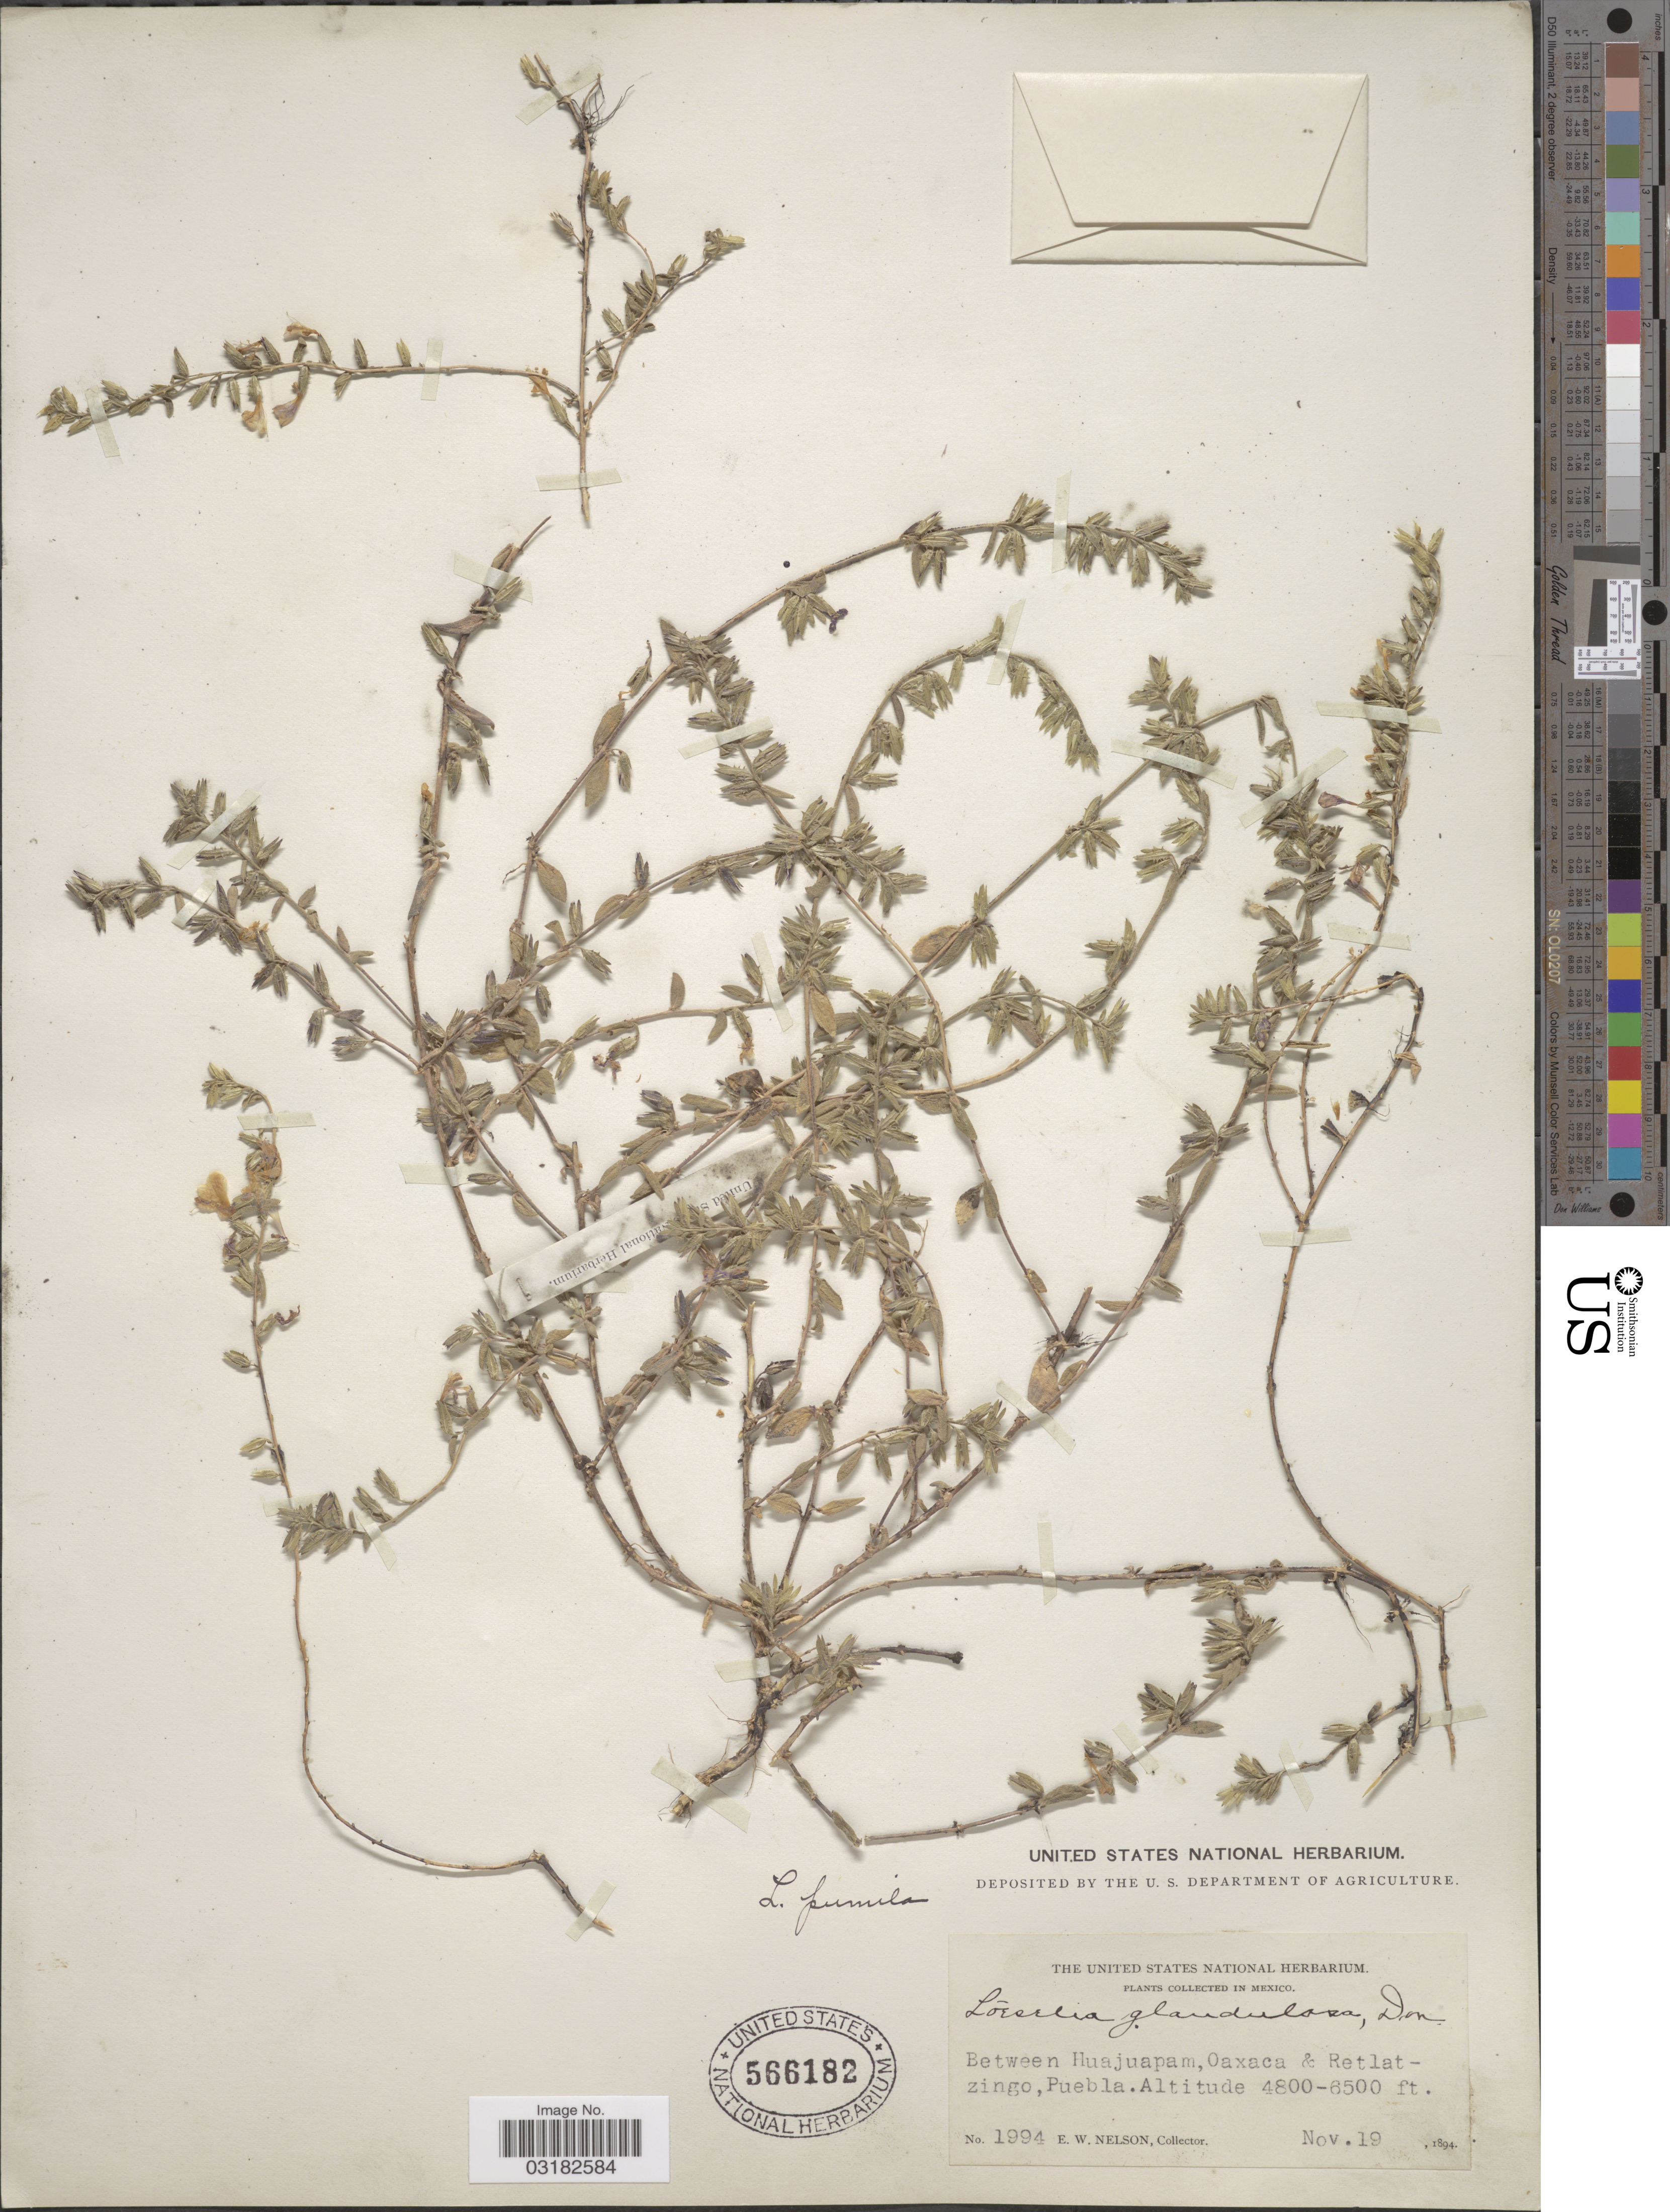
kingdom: Plantae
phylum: Tracheophyta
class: Magnoliopsida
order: Ericales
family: Polemoniaceae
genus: Loeselia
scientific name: Loeselia pumila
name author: (M. Martens & Galeotti) Walp.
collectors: E. W. Nelson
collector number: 1994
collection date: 1894-11-19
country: Mexico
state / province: Puebla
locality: Between Huajuapam, Oaxaca & Retlatzingo.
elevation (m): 1463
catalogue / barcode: US 566182